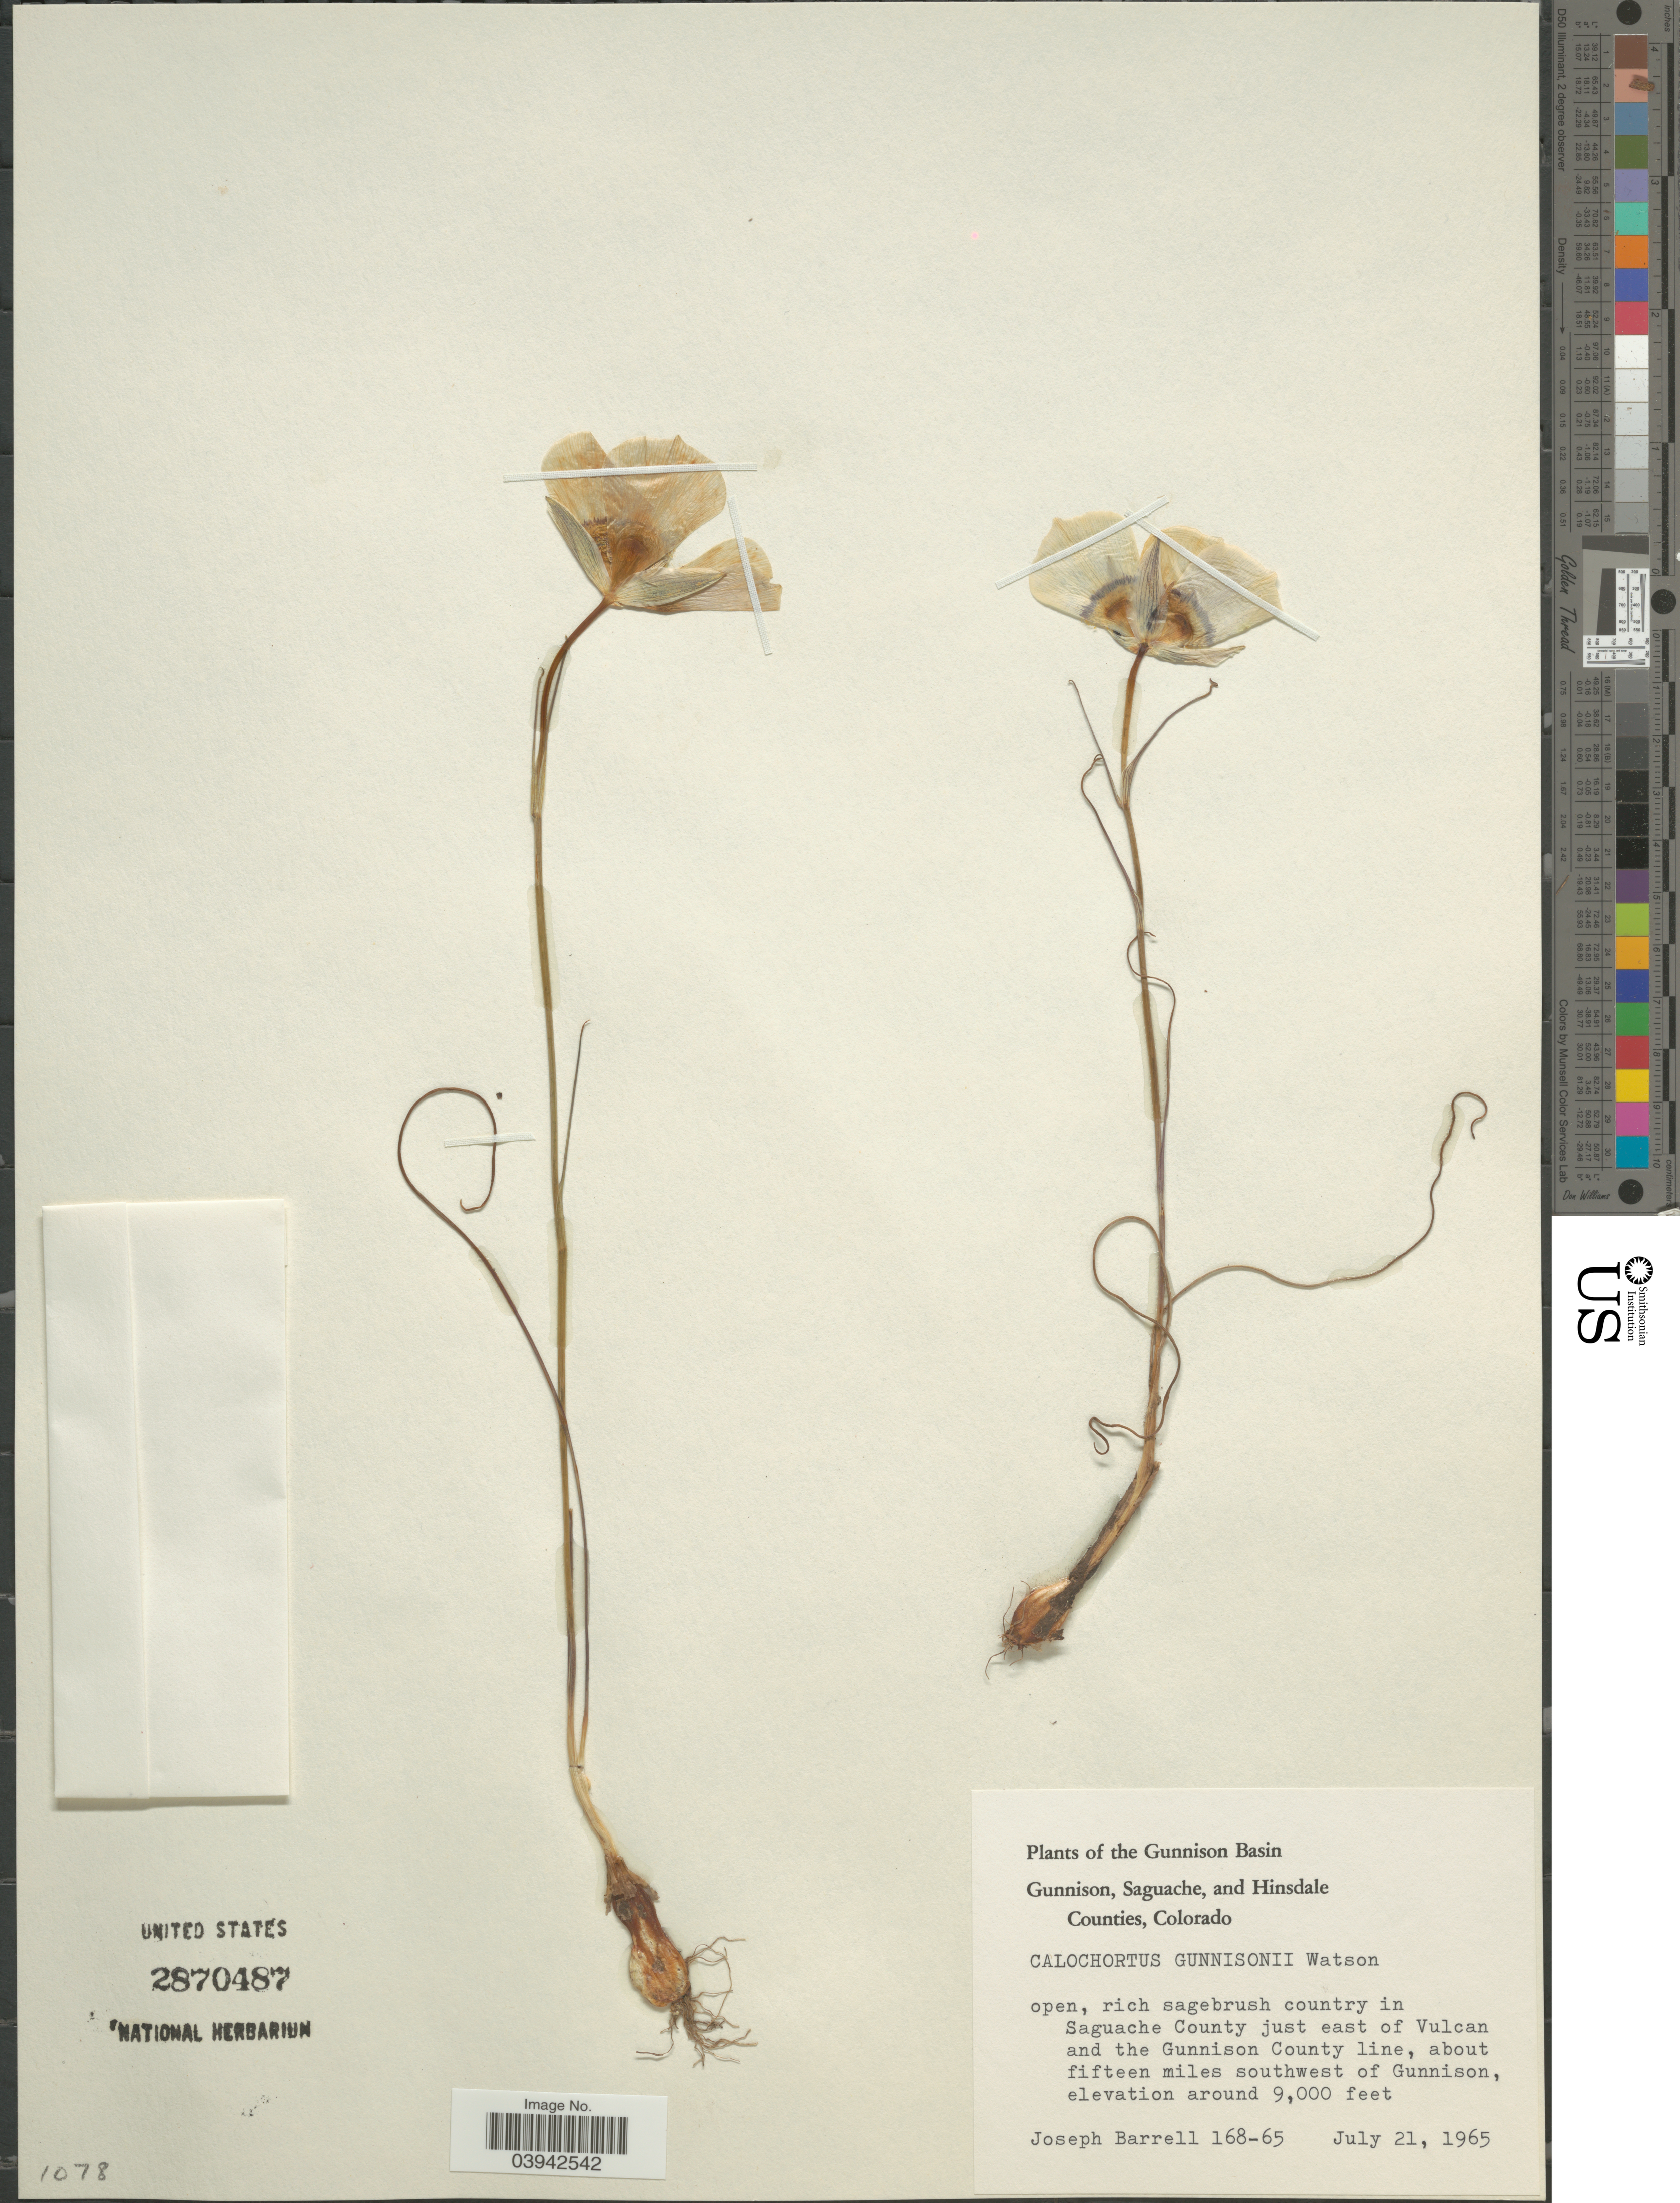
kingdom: Plantae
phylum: Tracheophyta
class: Liliopsida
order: Liliales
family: Liliaceae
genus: Calochortus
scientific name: Calochortus gunnisonii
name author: S. Watson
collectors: J. Barrell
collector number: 168-65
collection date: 1965-07-21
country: United States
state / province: Colorado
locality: The Gunnison Basin. Open, rich sagebrush country in Saguache Country just east of Vulcan and the Gunnison County line, about fifteen miles southwest of Gunnison.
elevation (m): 2743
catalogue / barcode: US 2870487